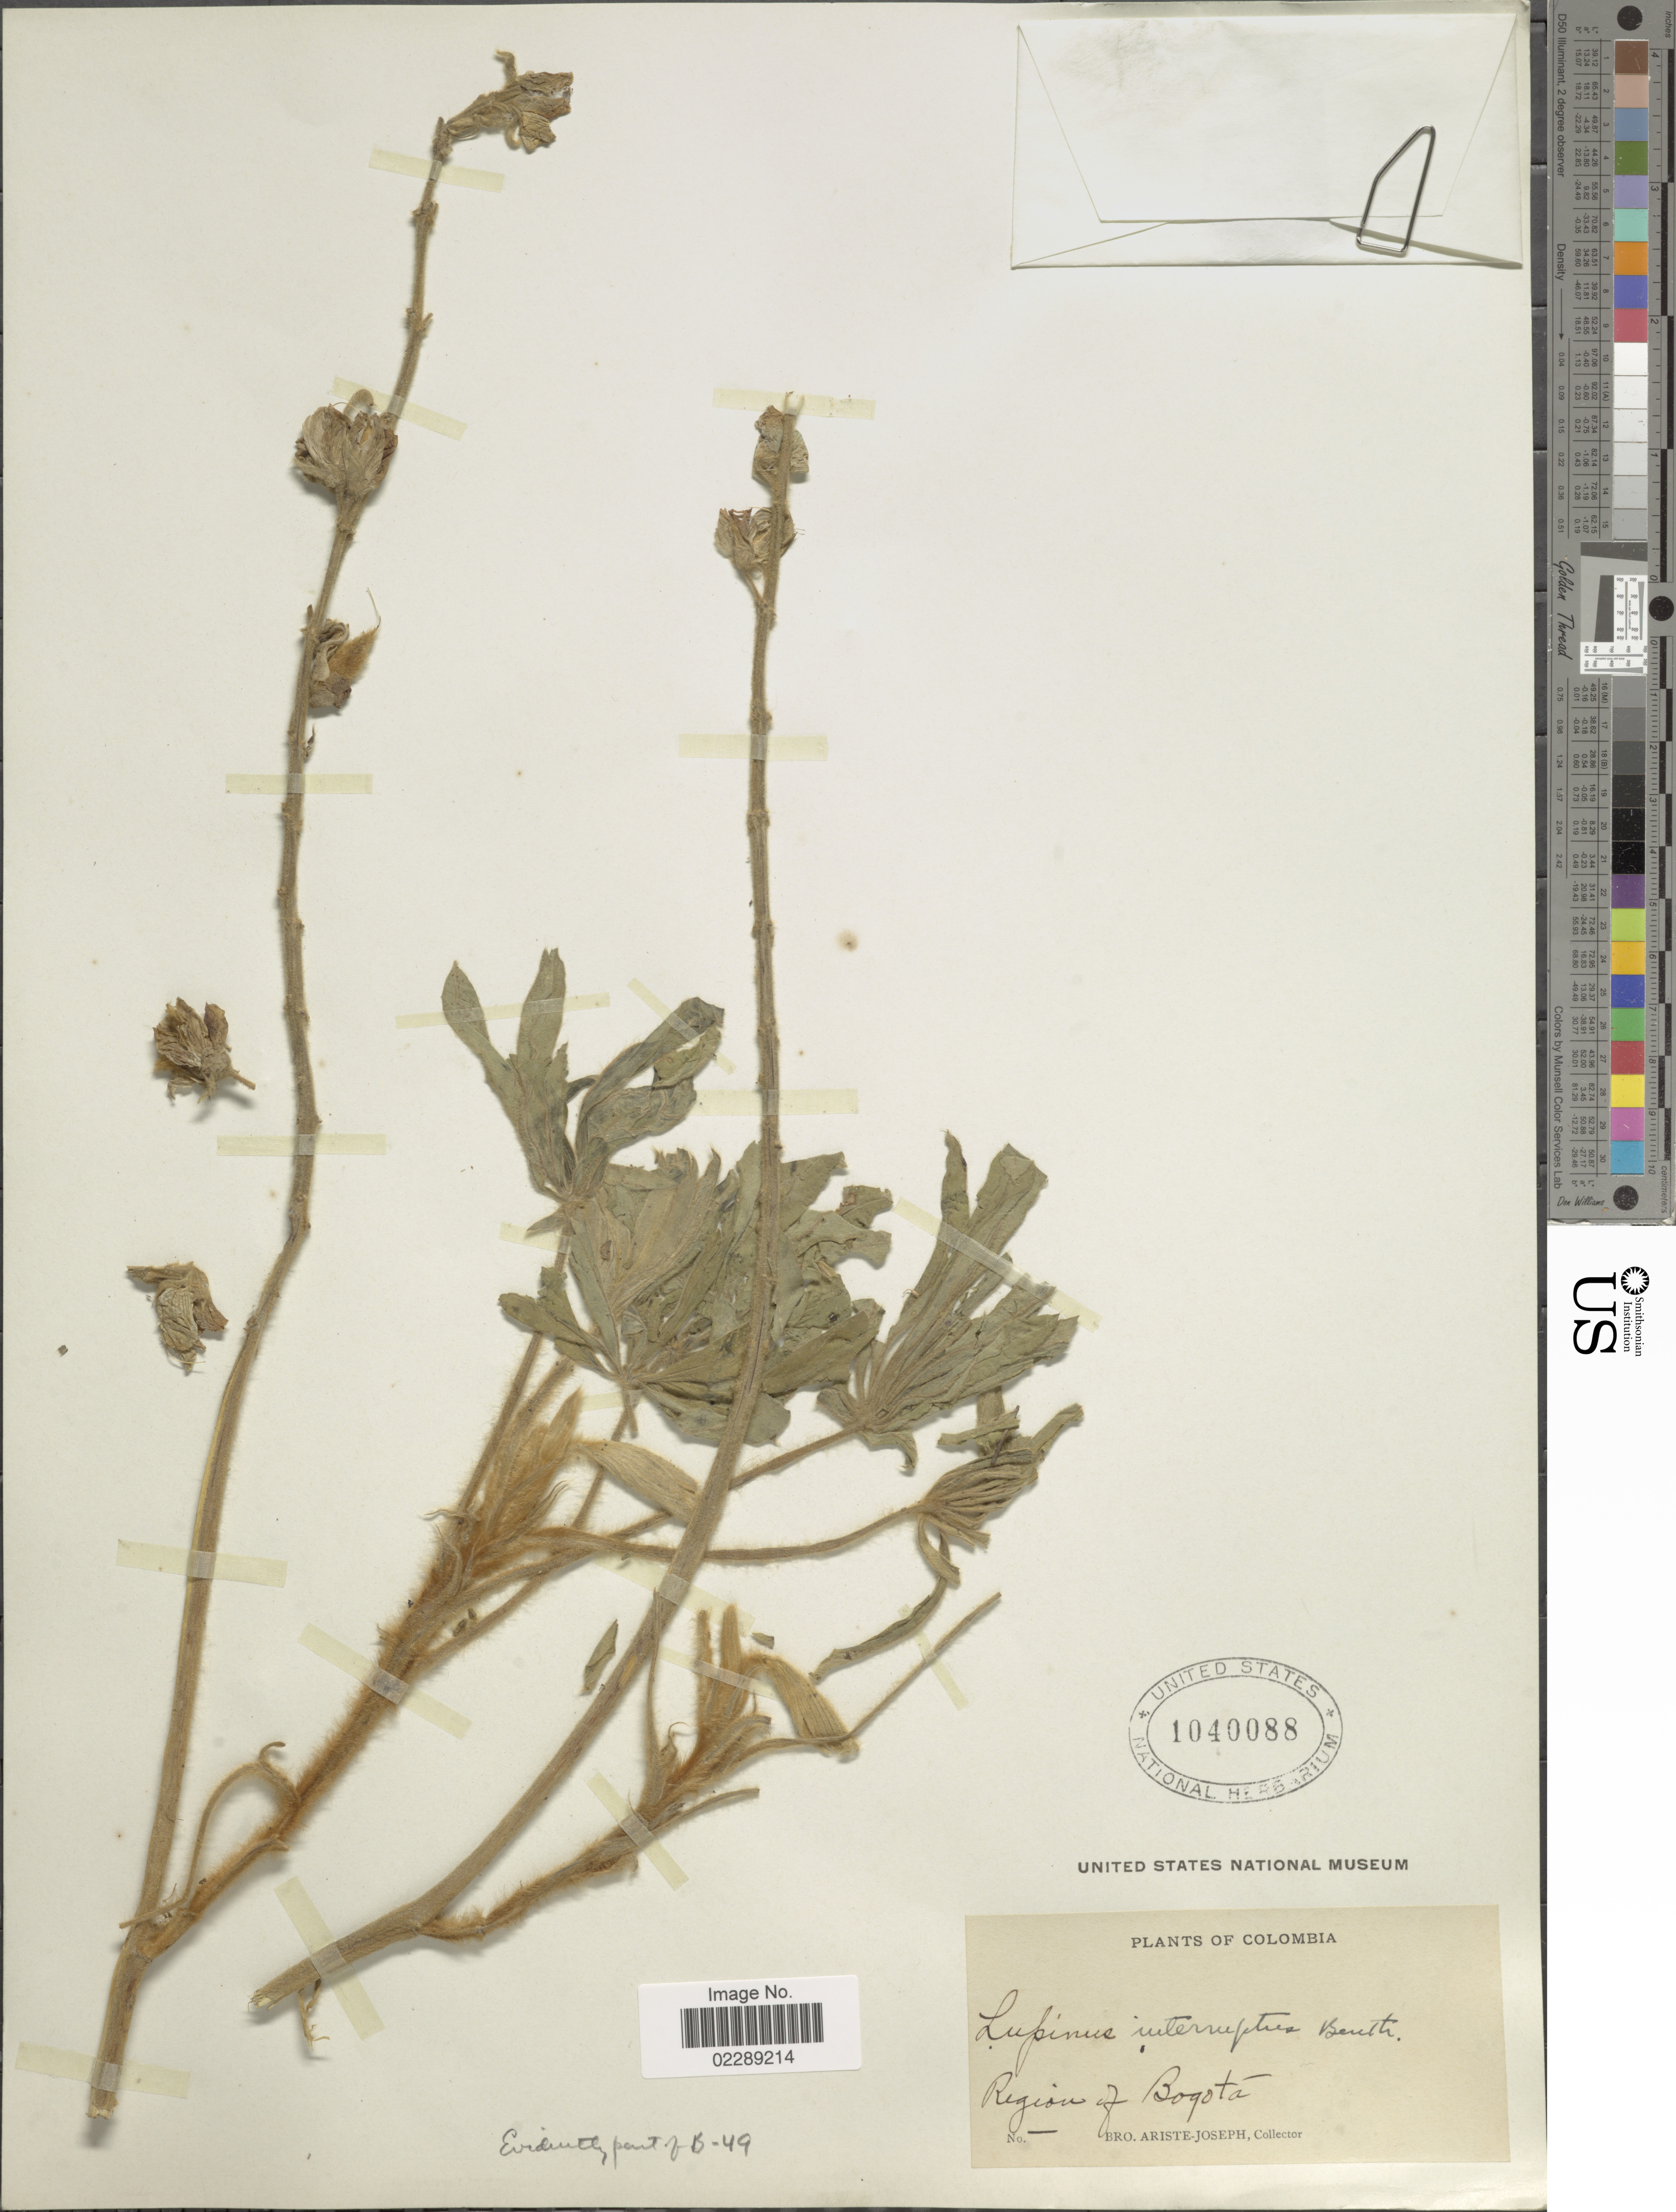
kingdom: Plantae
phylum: Tracheophyta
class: Magnoliopsida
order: Fabales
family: Fabaceae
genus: Lupinus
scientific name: Lupinus interruptus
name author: Benth.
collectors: Bro. Ariste-Joseph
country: Colombia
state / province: Bogota D.C.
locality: Region of Bogotá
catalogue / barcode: US 1040088